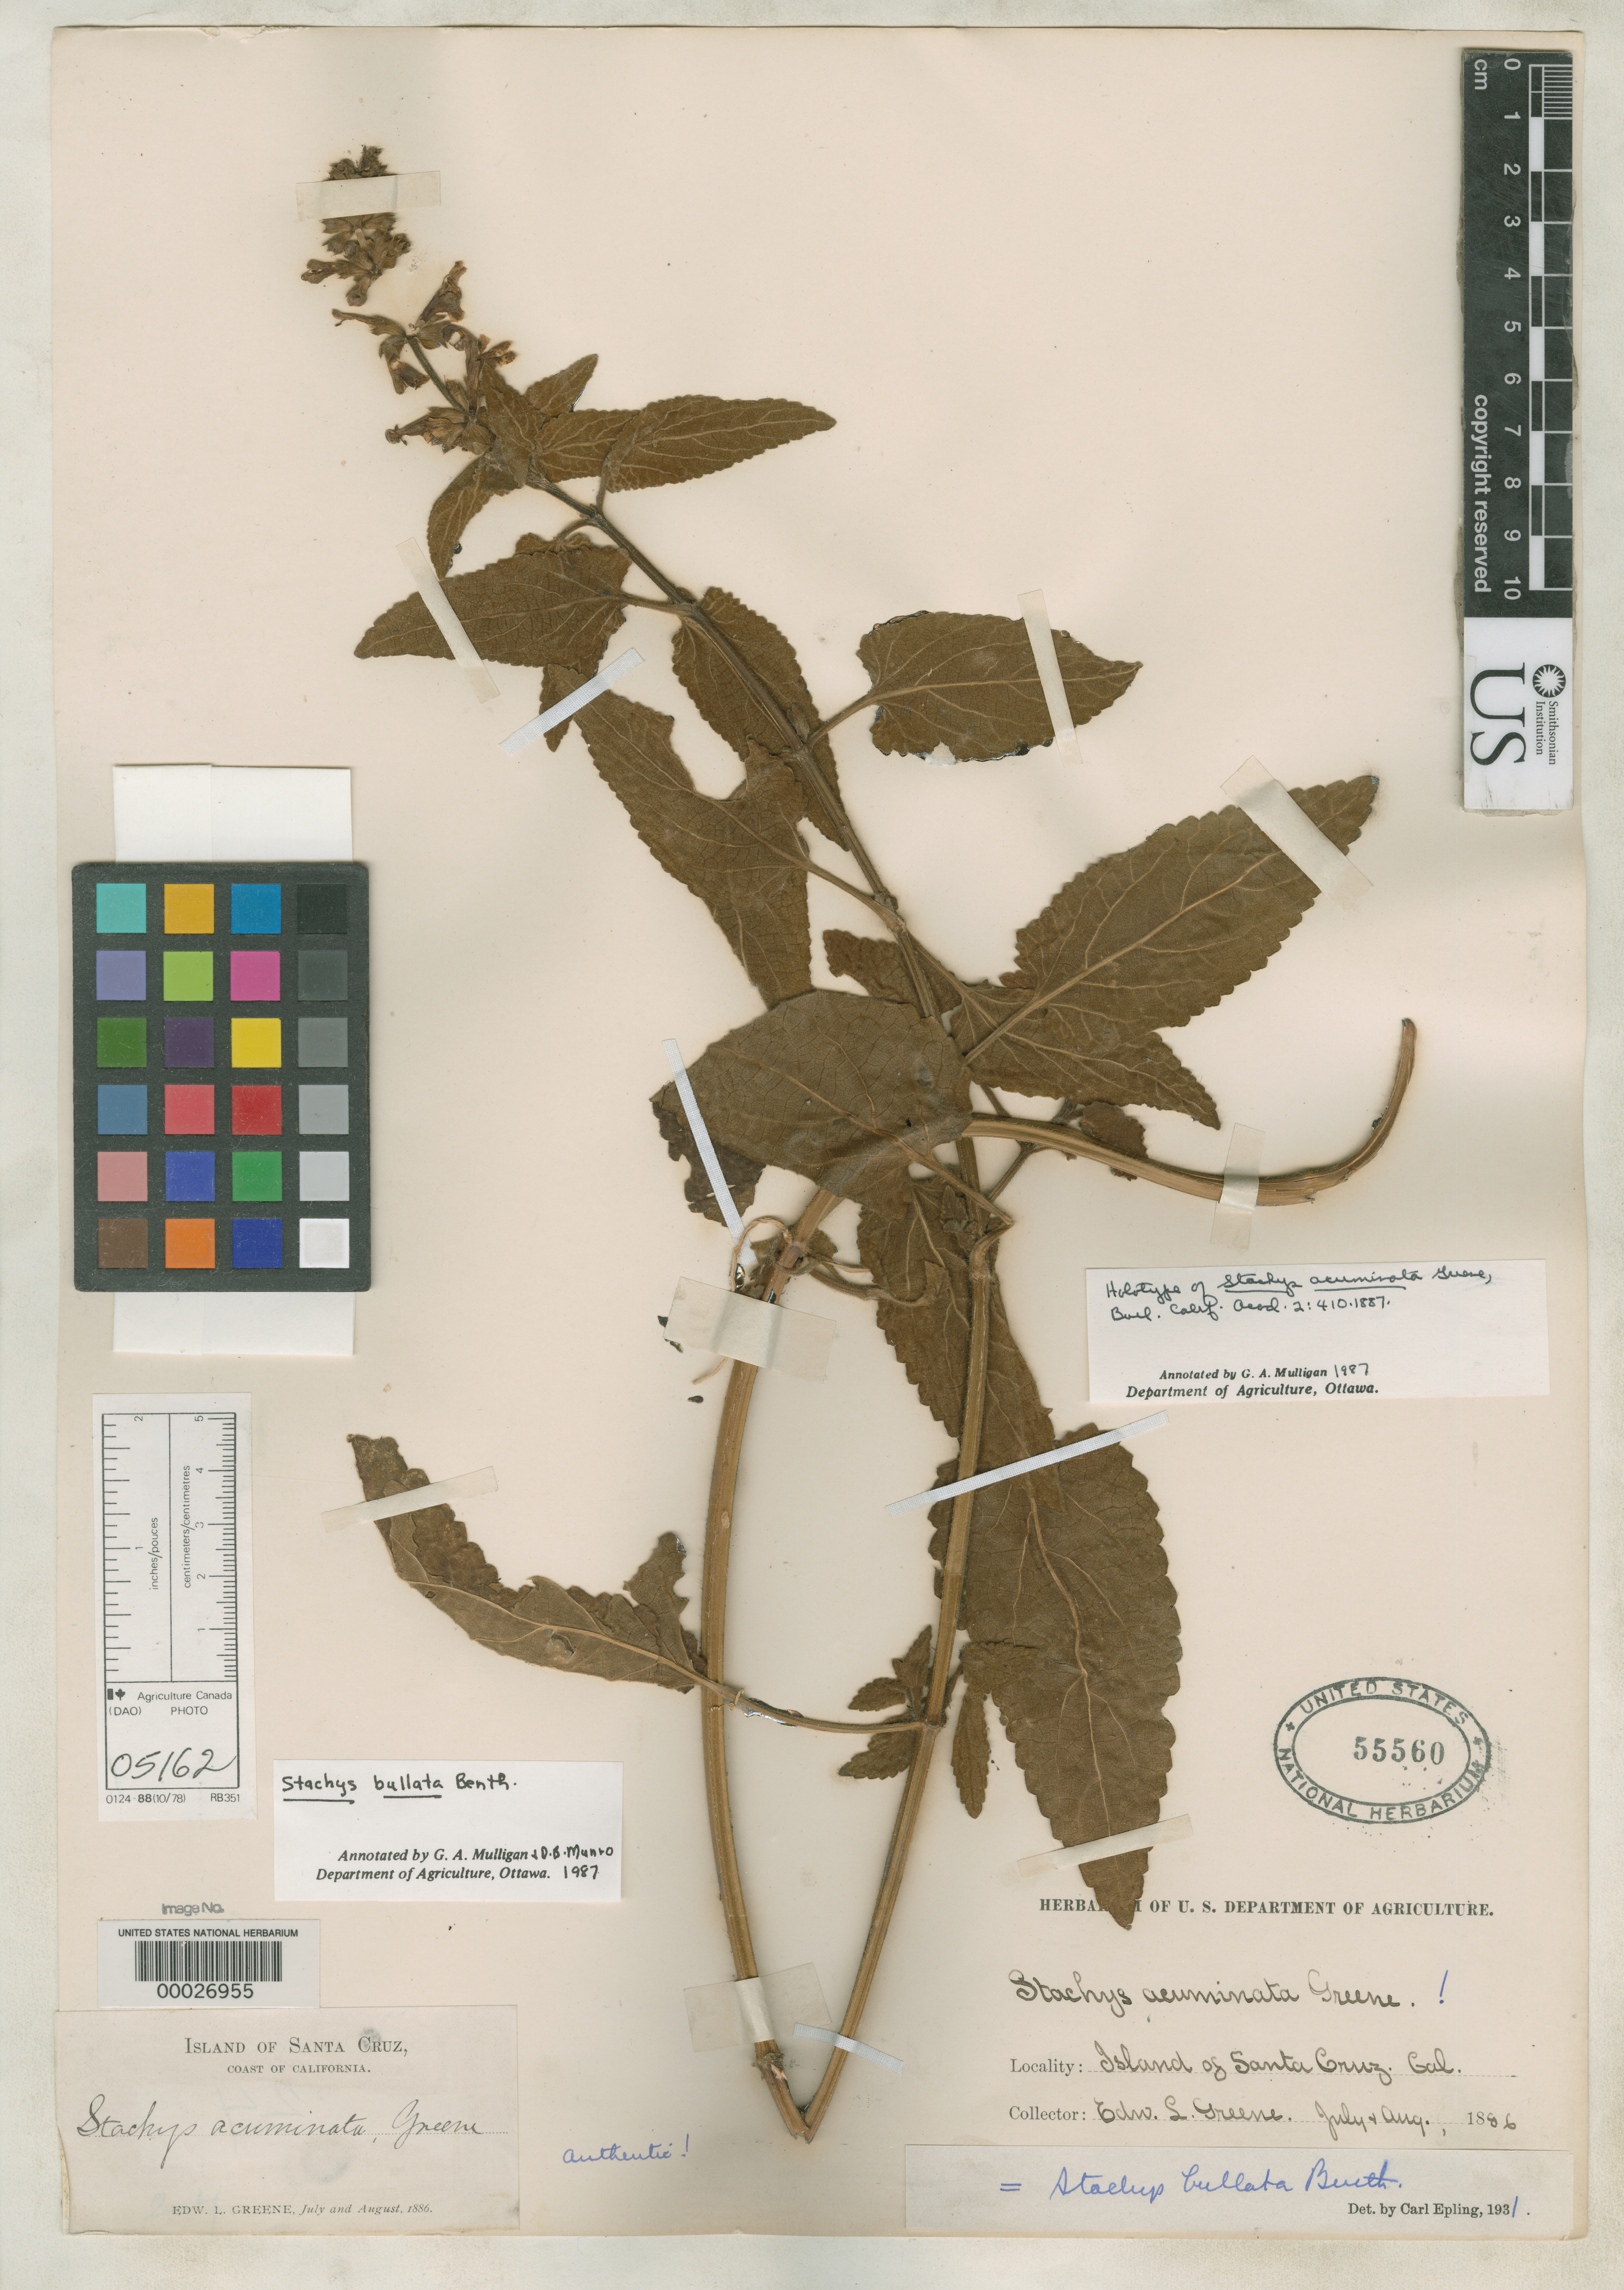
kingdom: Plantae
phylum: Tracheophyta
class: Magnoliopsida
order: Lamiales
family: Lamiaceae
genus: Stachys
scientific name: Stachys acuminata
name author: Greene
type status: Holotype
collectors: E. L. Greene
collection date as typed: Jul 1886 to -- Aug 1886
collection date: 1886-07/1886-08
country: United States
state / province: California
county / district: Santa Barbara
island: Santa Cruz Island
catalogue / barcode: US 55560